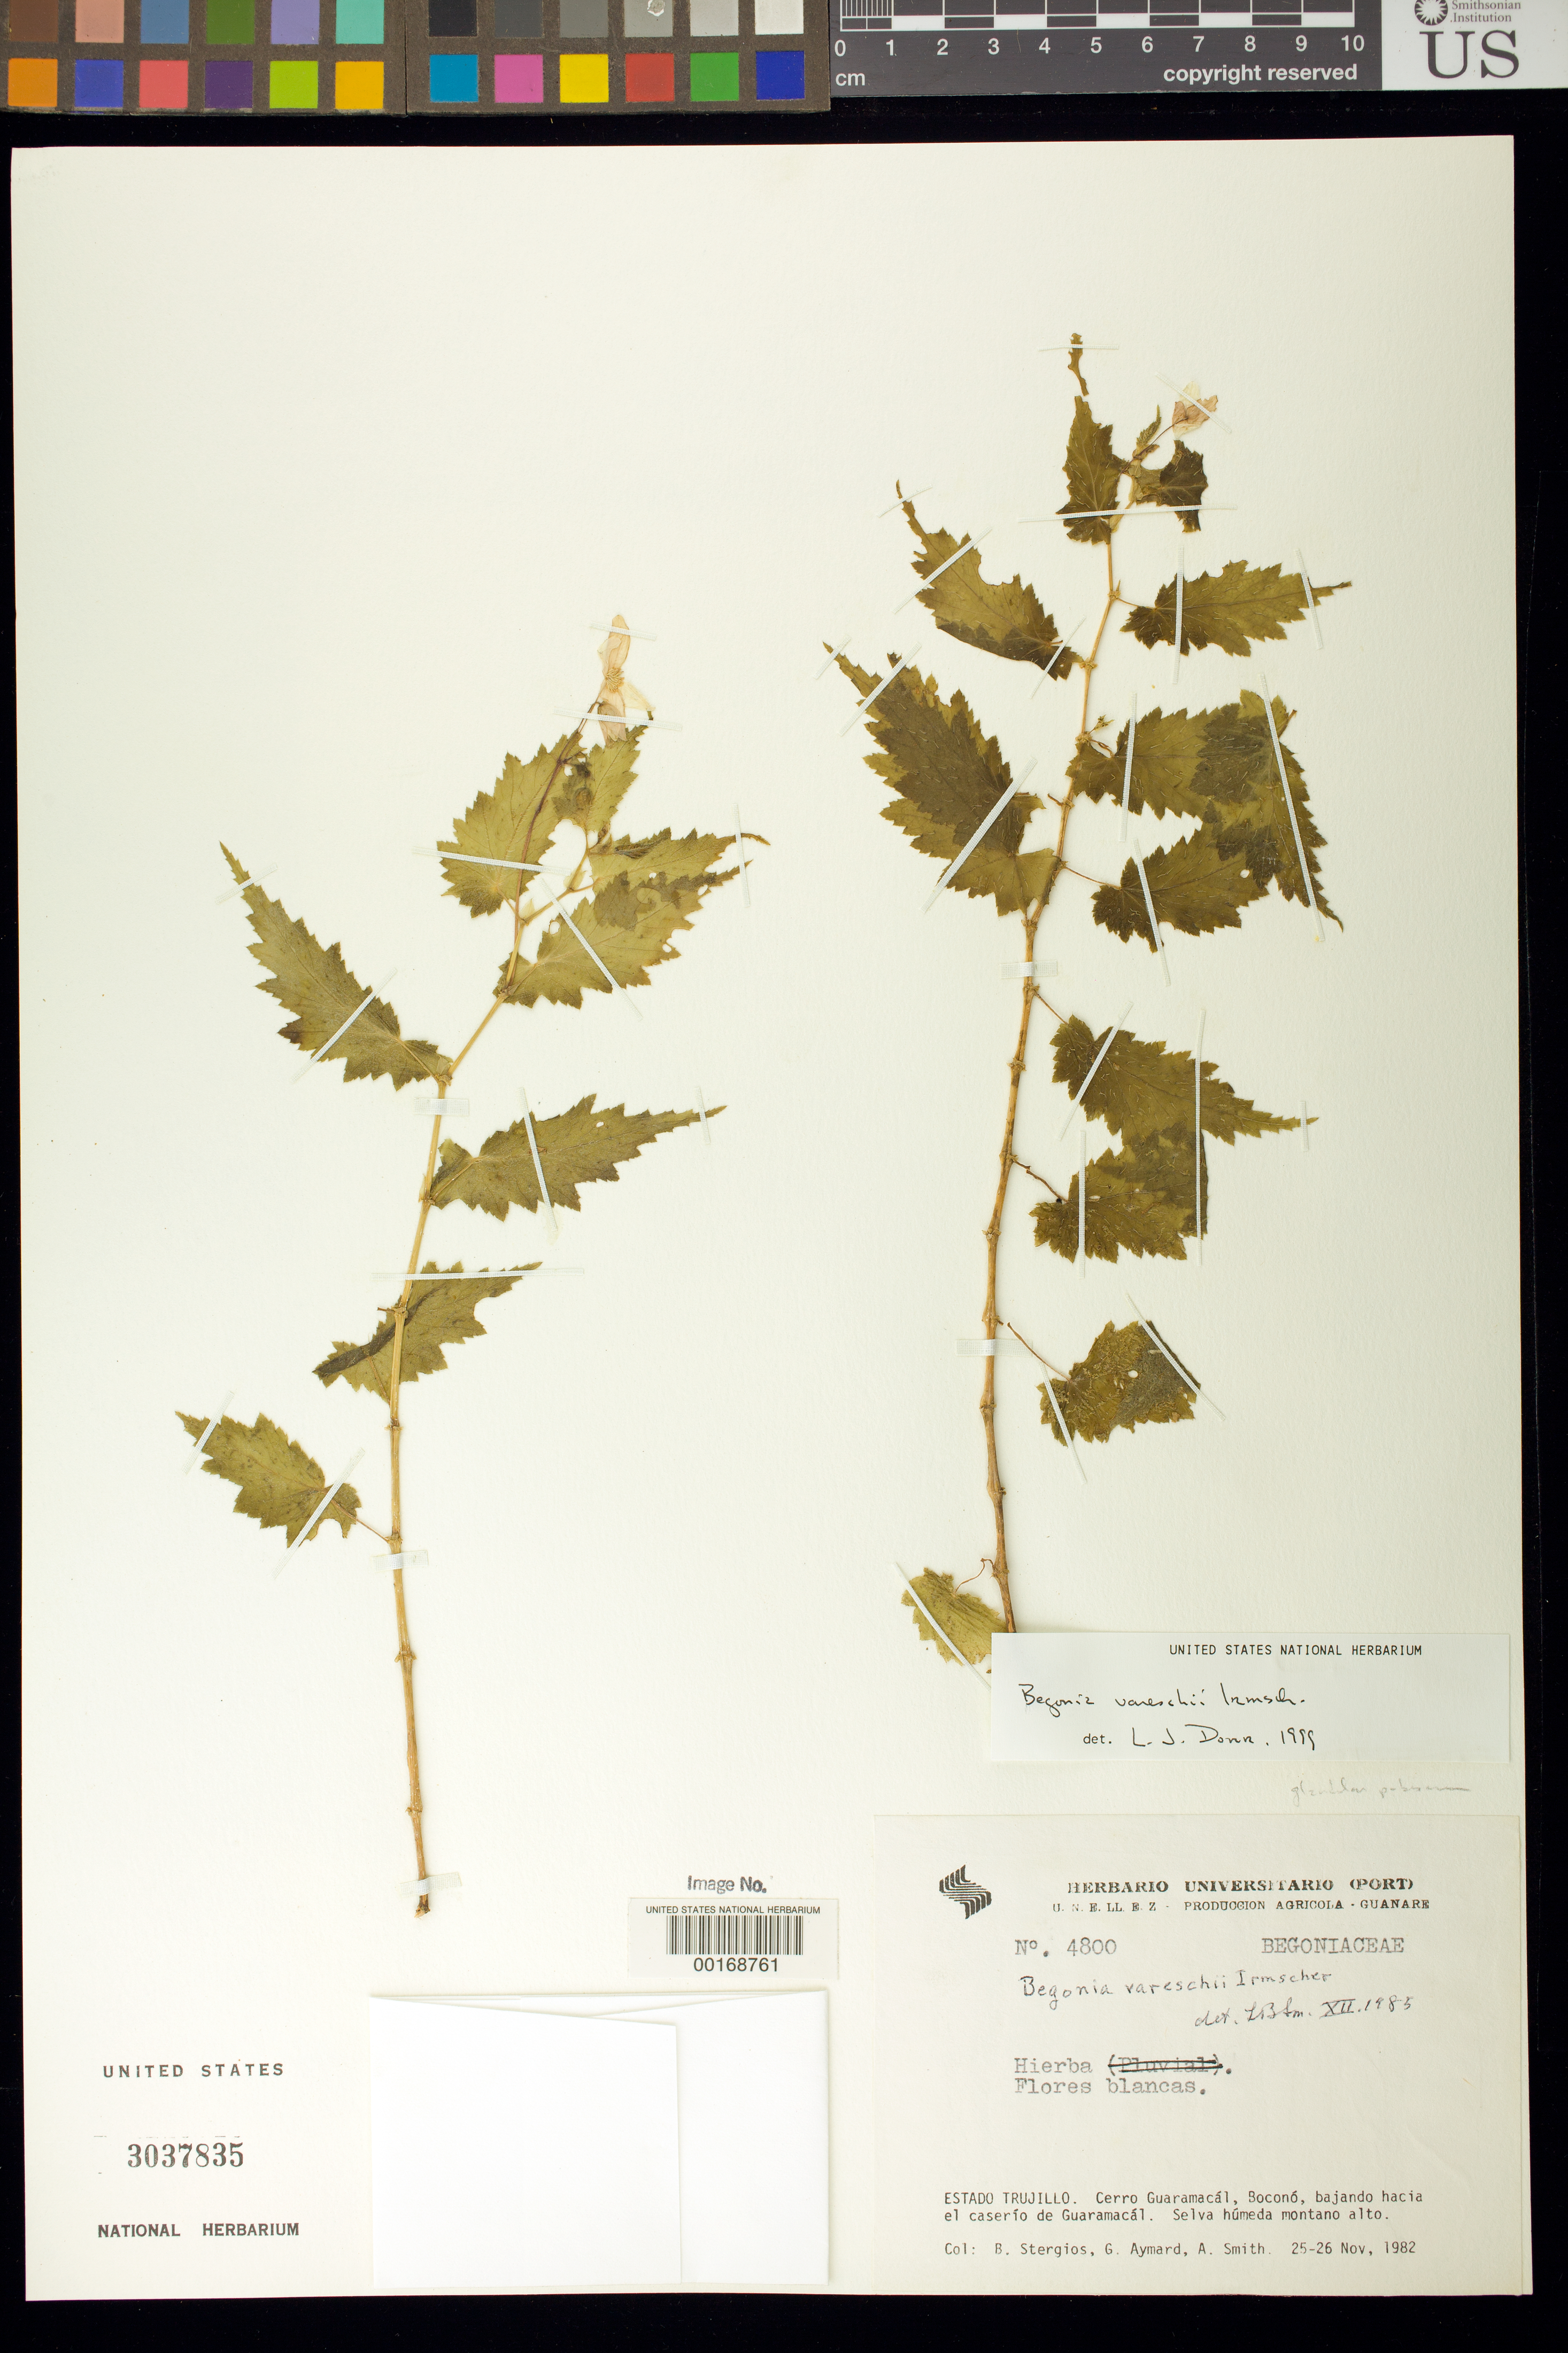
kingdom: Plantae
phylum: Tracheophyta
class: Magnoliopsida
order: Cucurbitales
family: Begoniaceae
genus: Begonia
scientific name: Begonia vareschii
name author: Irmsch.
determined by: Dorr, L. J., (BOT), Smithsonian Institution - National Museum of Natural History (UNITED STATES)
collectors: B. G. Stergios, G. A. Aymard & A. Smith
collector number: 4800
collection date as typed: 25 Nov 1982 to 26 Nov 1982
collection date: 1982-11-25/1982-11-26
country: Venezuela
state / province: Trujillo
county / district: Boconó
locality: Cerro Guaramacal, bajando hacia el caserío de Guaramacal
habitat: Selva húmeda montano alto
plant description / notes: PORT, US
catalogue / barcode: US 3037835